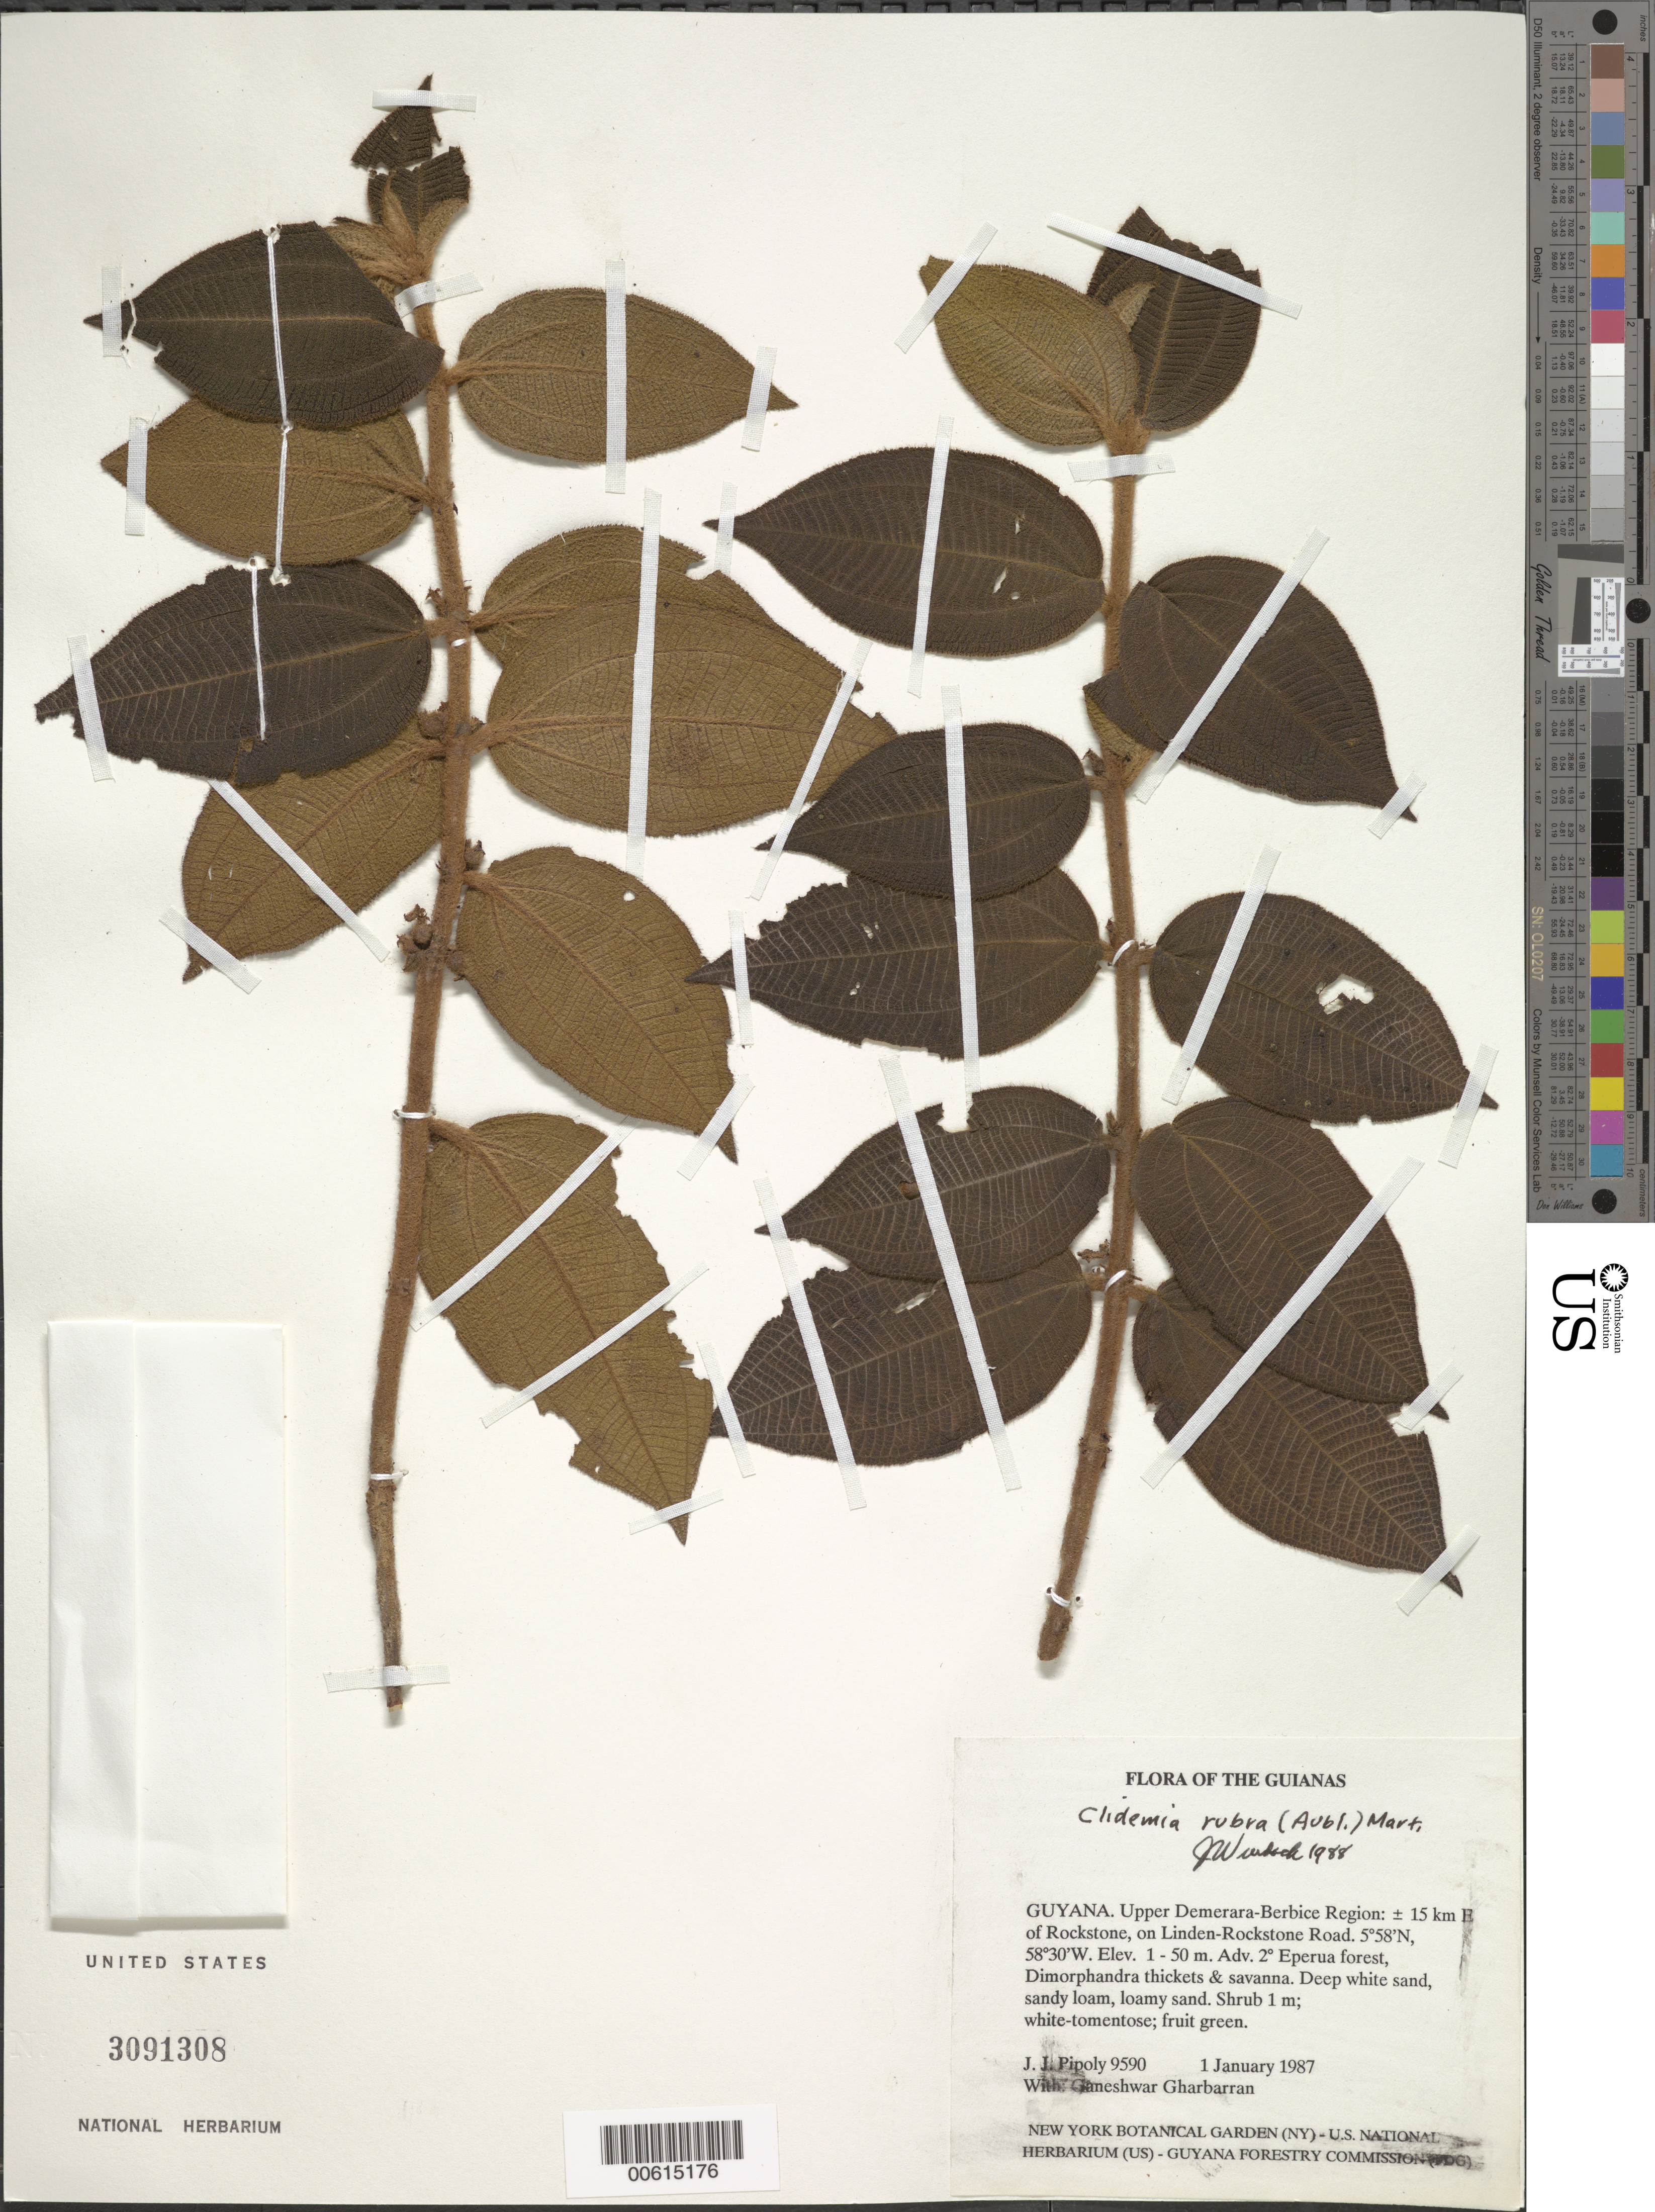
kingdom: Plantae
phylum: Tracheophyta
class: Magnoliopsida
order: Myrtales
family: Melastomataceae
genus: Clidemia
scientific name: Clidemia rubra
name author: (Aubl.) Mart.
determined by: Wurdack, John J., (US), US (UNITED STATES)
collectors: J. J. Pipoly & G. Gharbarran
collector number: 9590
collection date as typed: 11 January 1987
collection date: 1987-01-11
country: Guyana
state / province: U. Demerara-Berbice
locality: ±15 km E of Rockstone, on Linden-Rockstone Road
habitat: Adv. secondary Eperua forest, Dimorphandra thickets & savanna. Deep white sand, sandy loam, loamy sand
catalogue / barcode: US 3091308